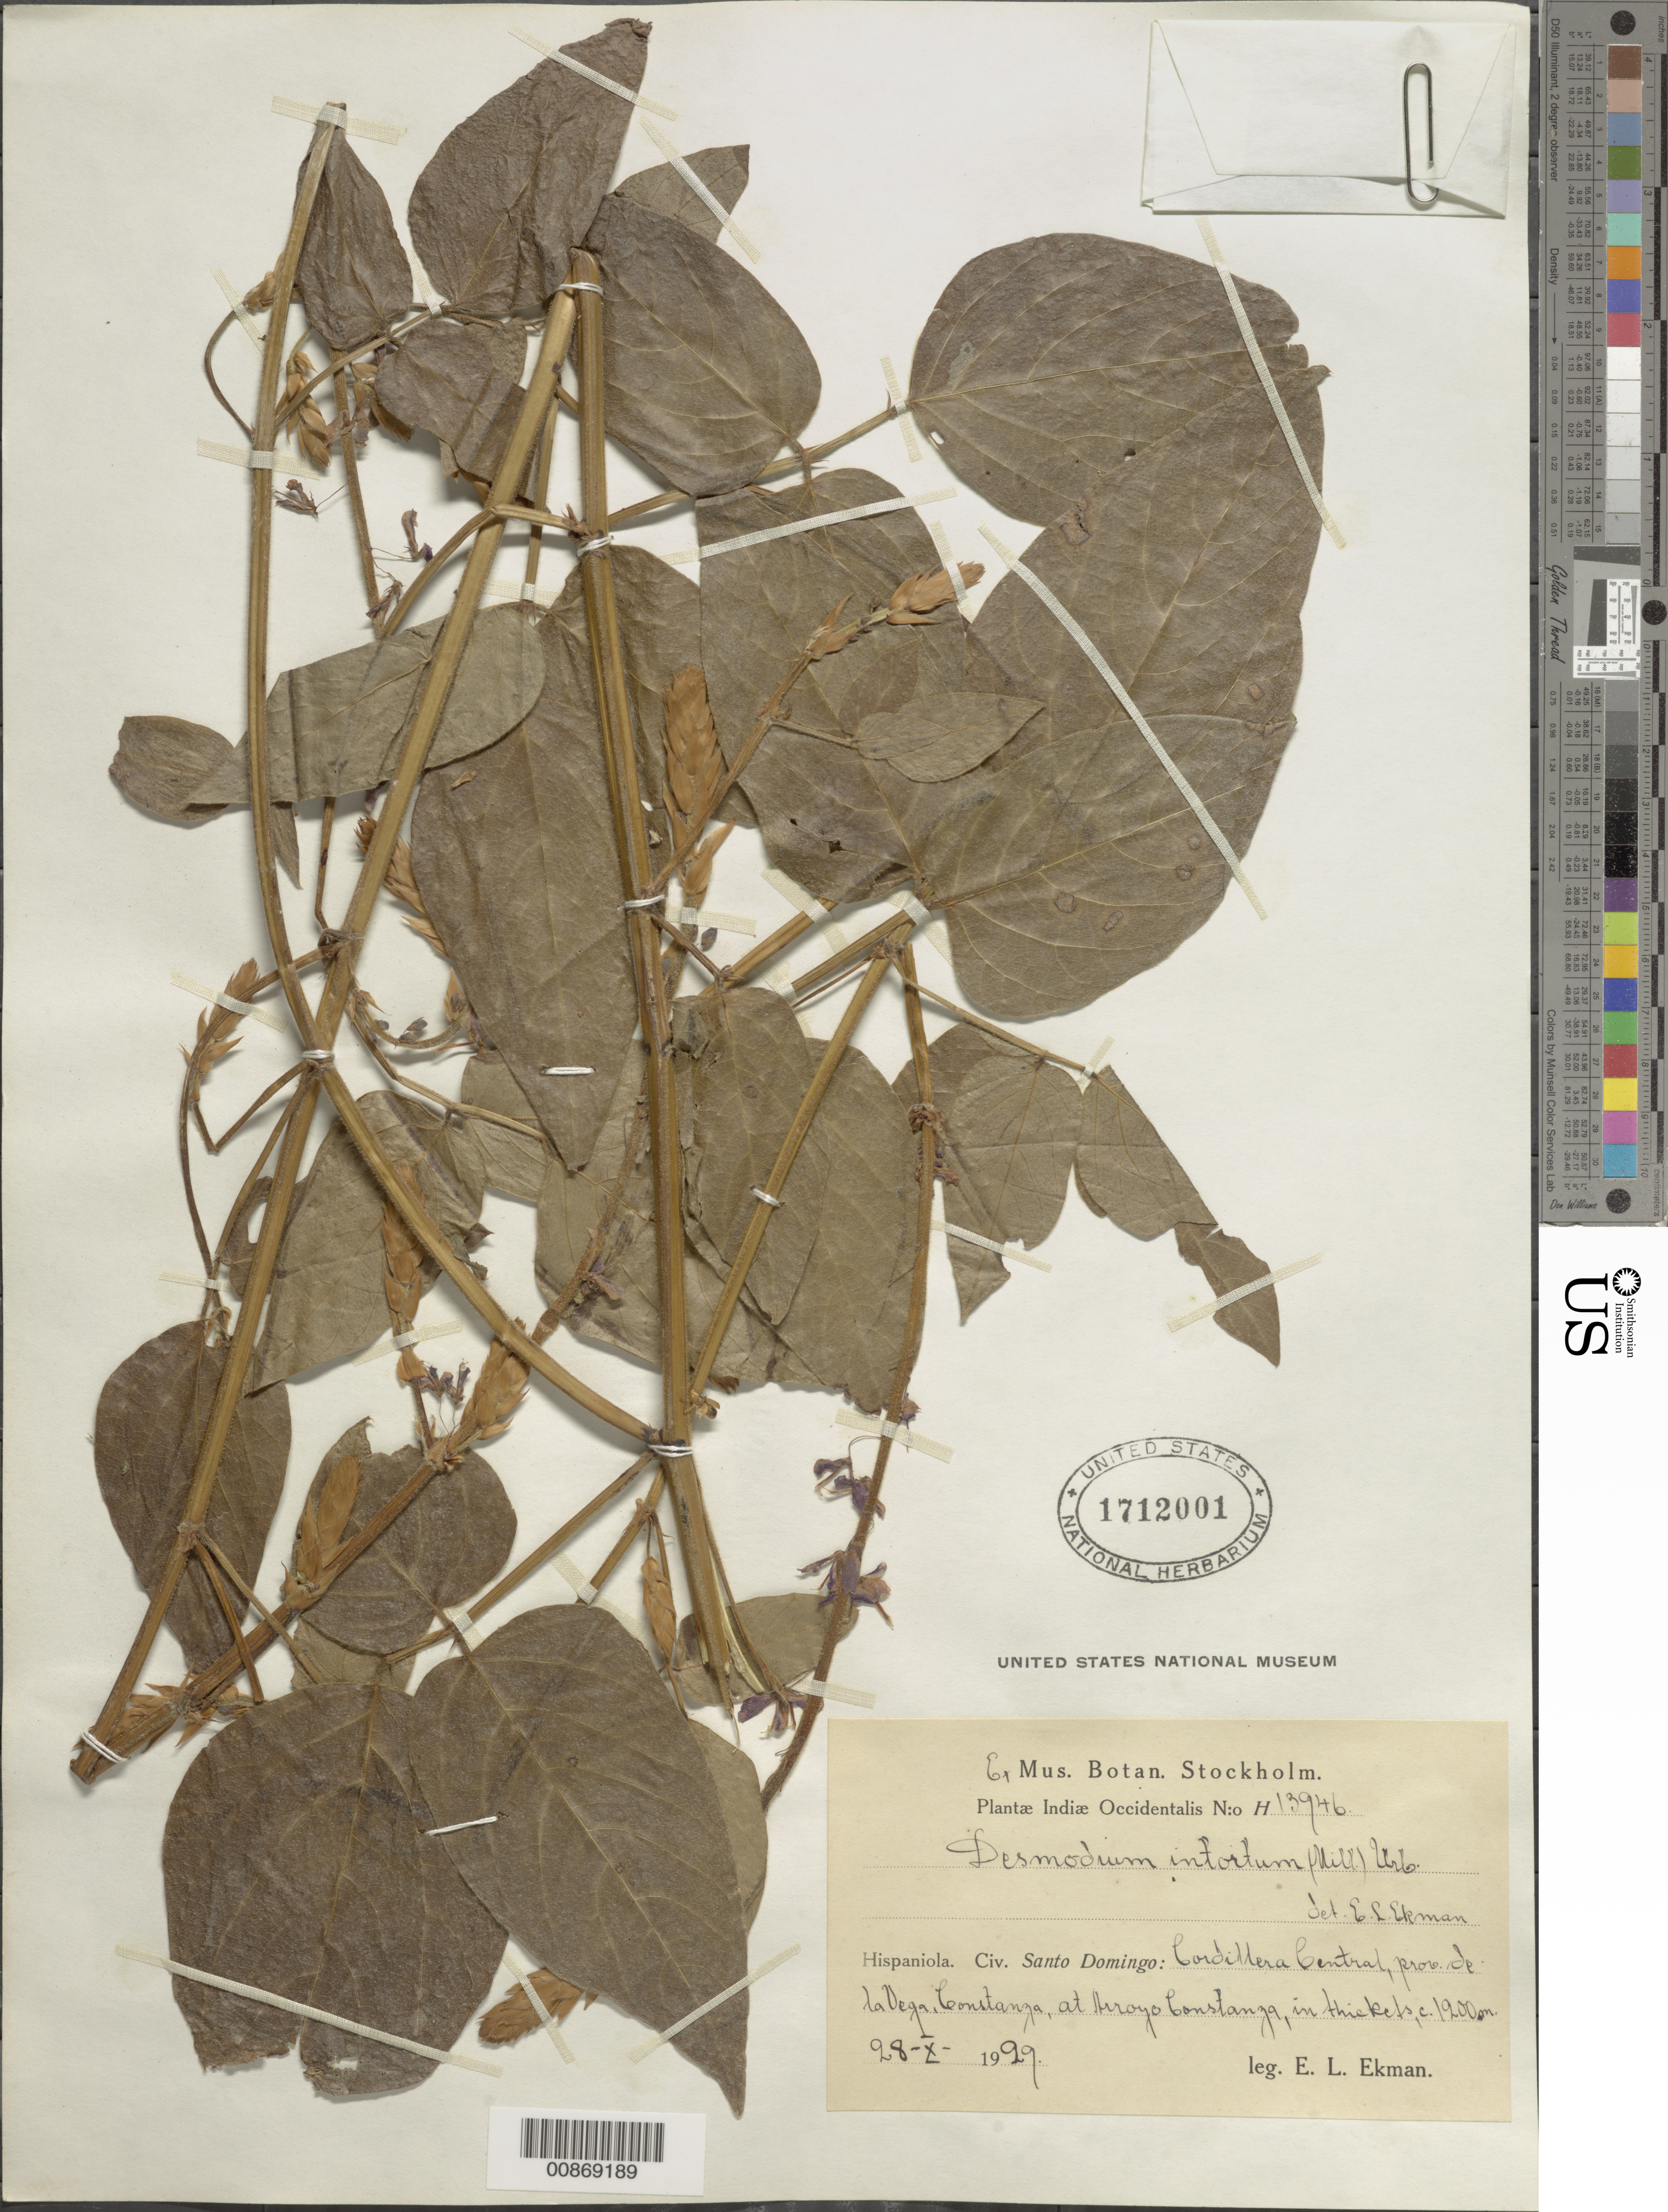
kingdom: Plantae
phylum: Tracheophyta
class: Magnoliopsida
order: Fabales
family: Fabaceae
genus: Desmodium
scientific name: Desmodium intortum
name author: (Mill.) Urb.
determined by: Ekman, E. L.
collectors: E. L. Ekman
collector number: H 13946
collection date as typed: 28 Oct 1929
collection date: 1929-10-28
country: Dominican Republic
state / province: La Vega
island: Hispaniola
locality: Cordillera Central, Constanza, at Arroyo Constanza.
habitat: In thickets.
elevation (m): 1200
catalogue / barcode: US 1712001